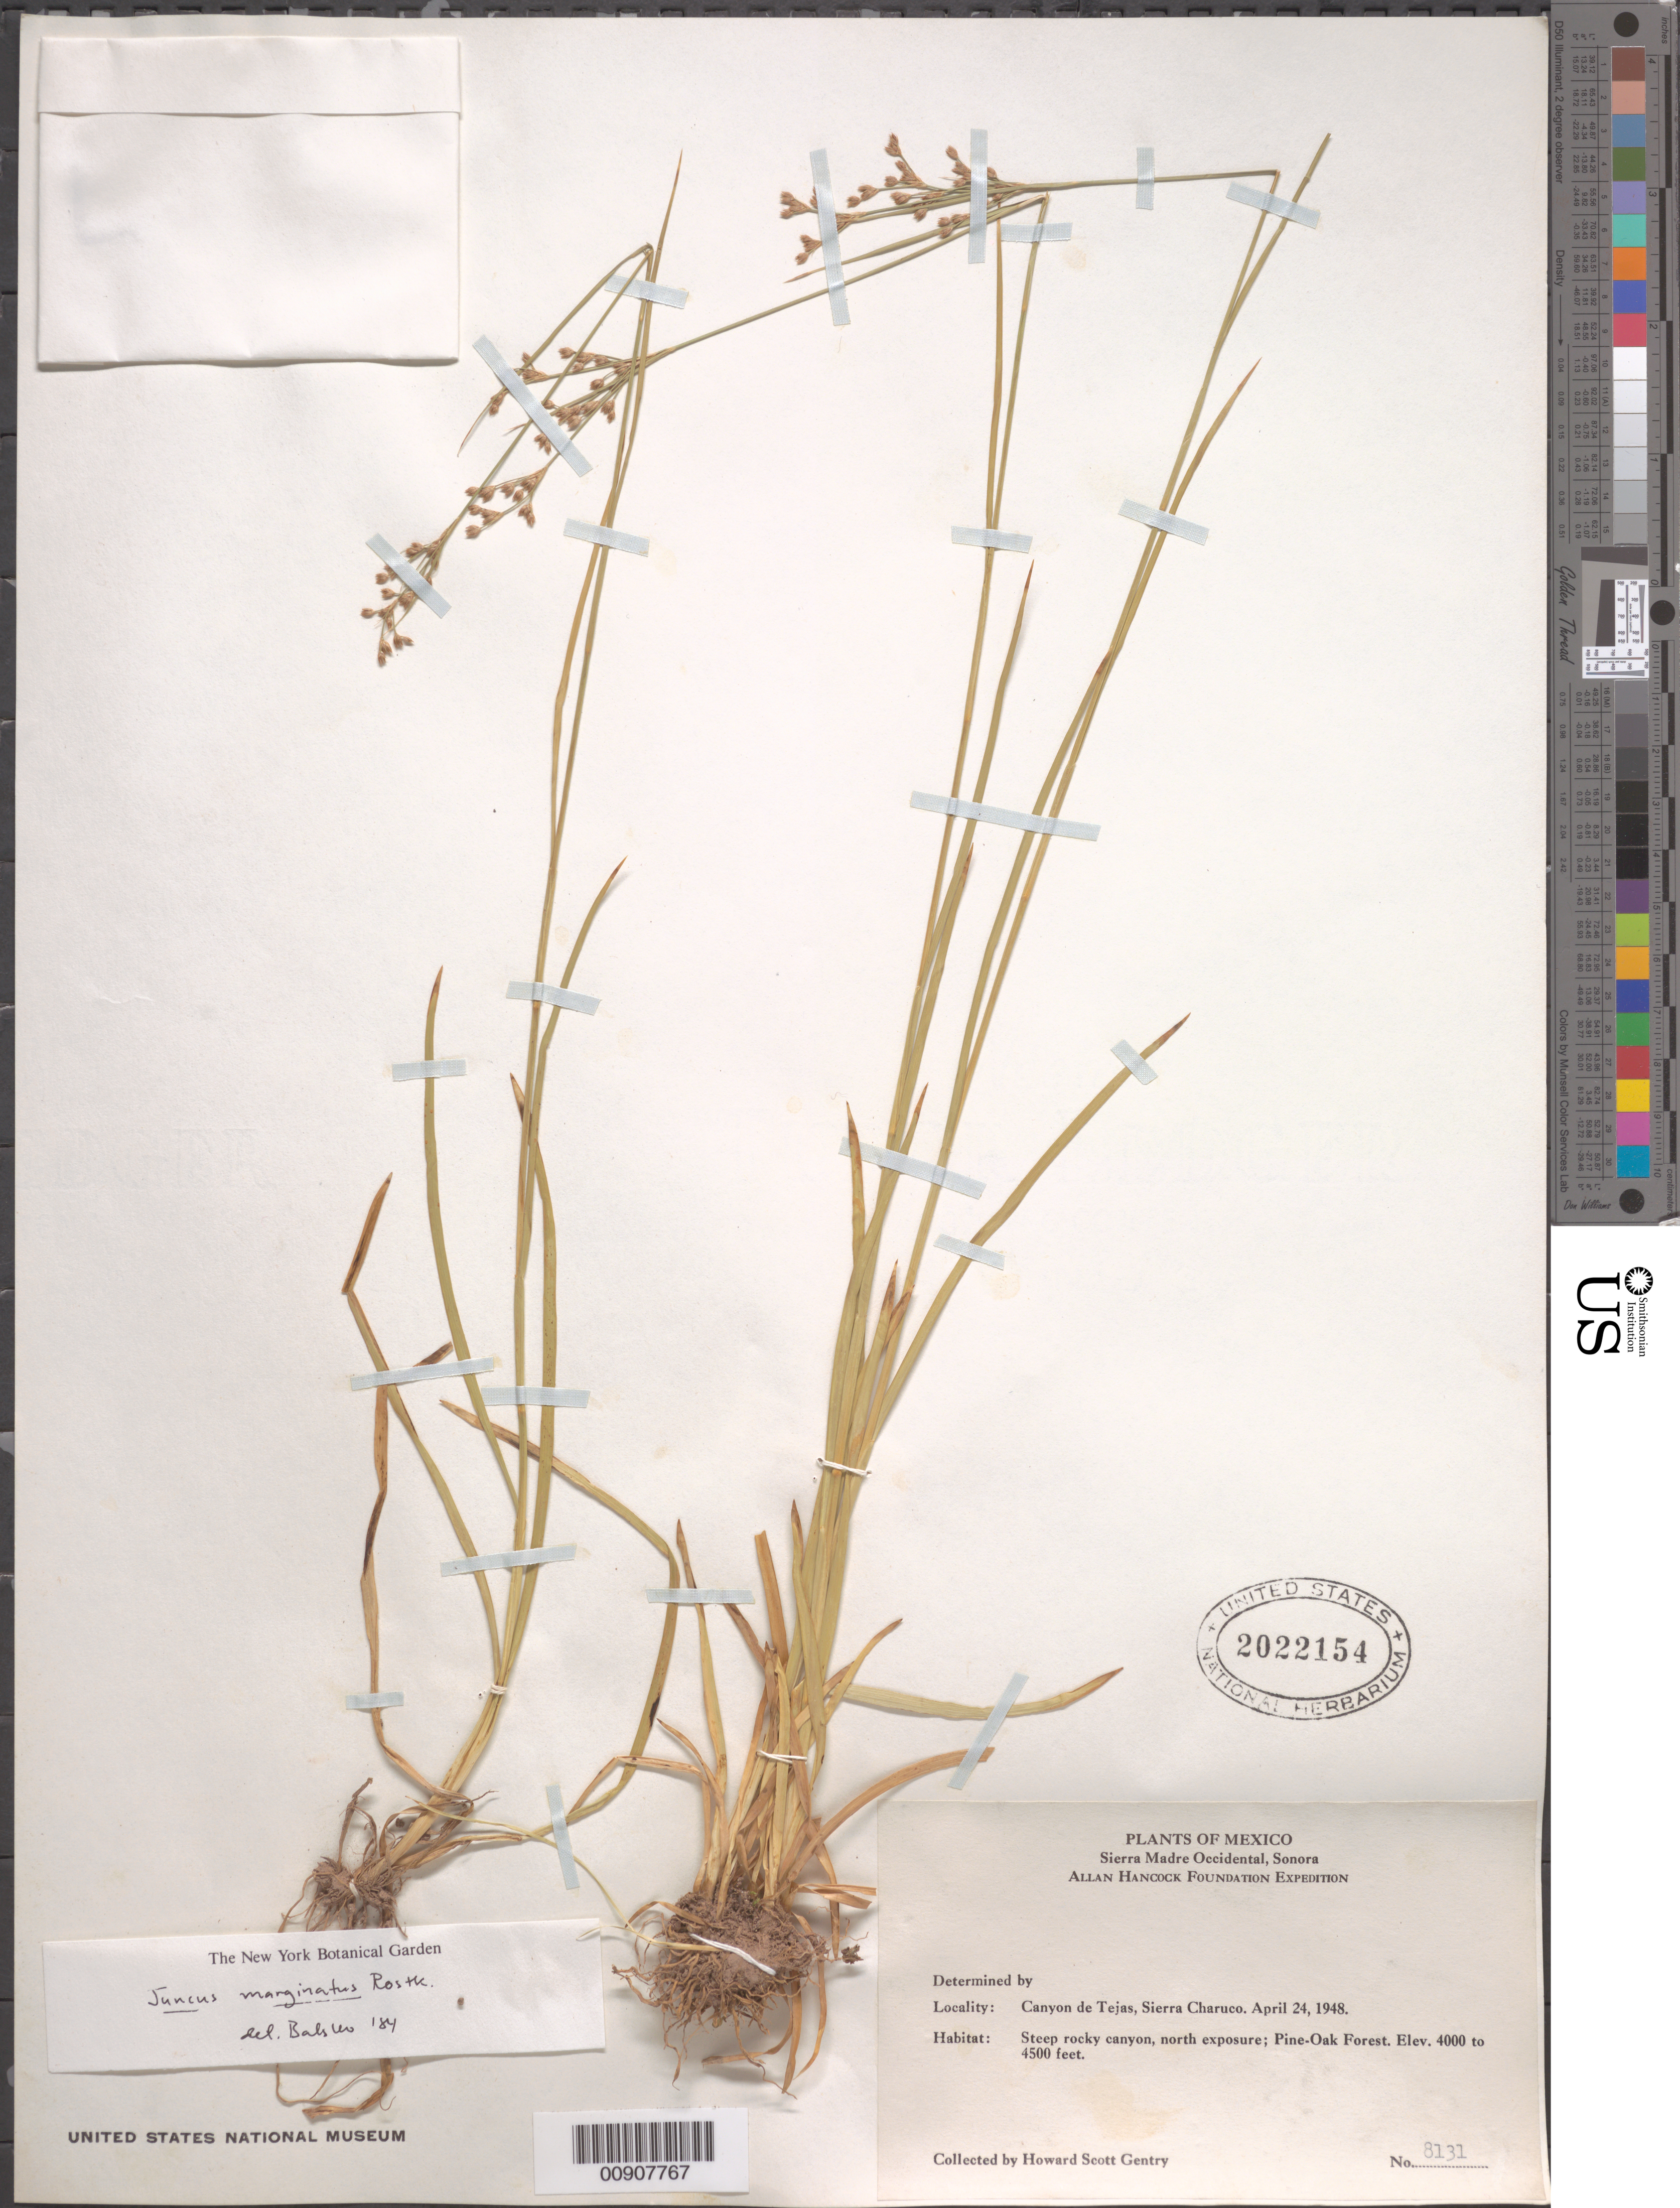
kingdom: Plantae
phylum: Tracheophyta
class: Liliopsida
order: Poales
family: Juncaceae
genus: Juncus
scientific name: Juncus marginatus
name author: Rostk.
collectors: H. S. Gentry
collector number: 8131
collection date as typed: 24 Apr 1948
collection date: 1948-04-24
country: Mexico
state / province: Sonora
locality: Canyon de Tejas, Sierra Churuco, Sierra Madre Occidental, Sonora.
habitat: Steep rocky canyon, north exposure; Pine-Oak Forest.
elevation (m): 1219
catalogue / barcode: US 2022154